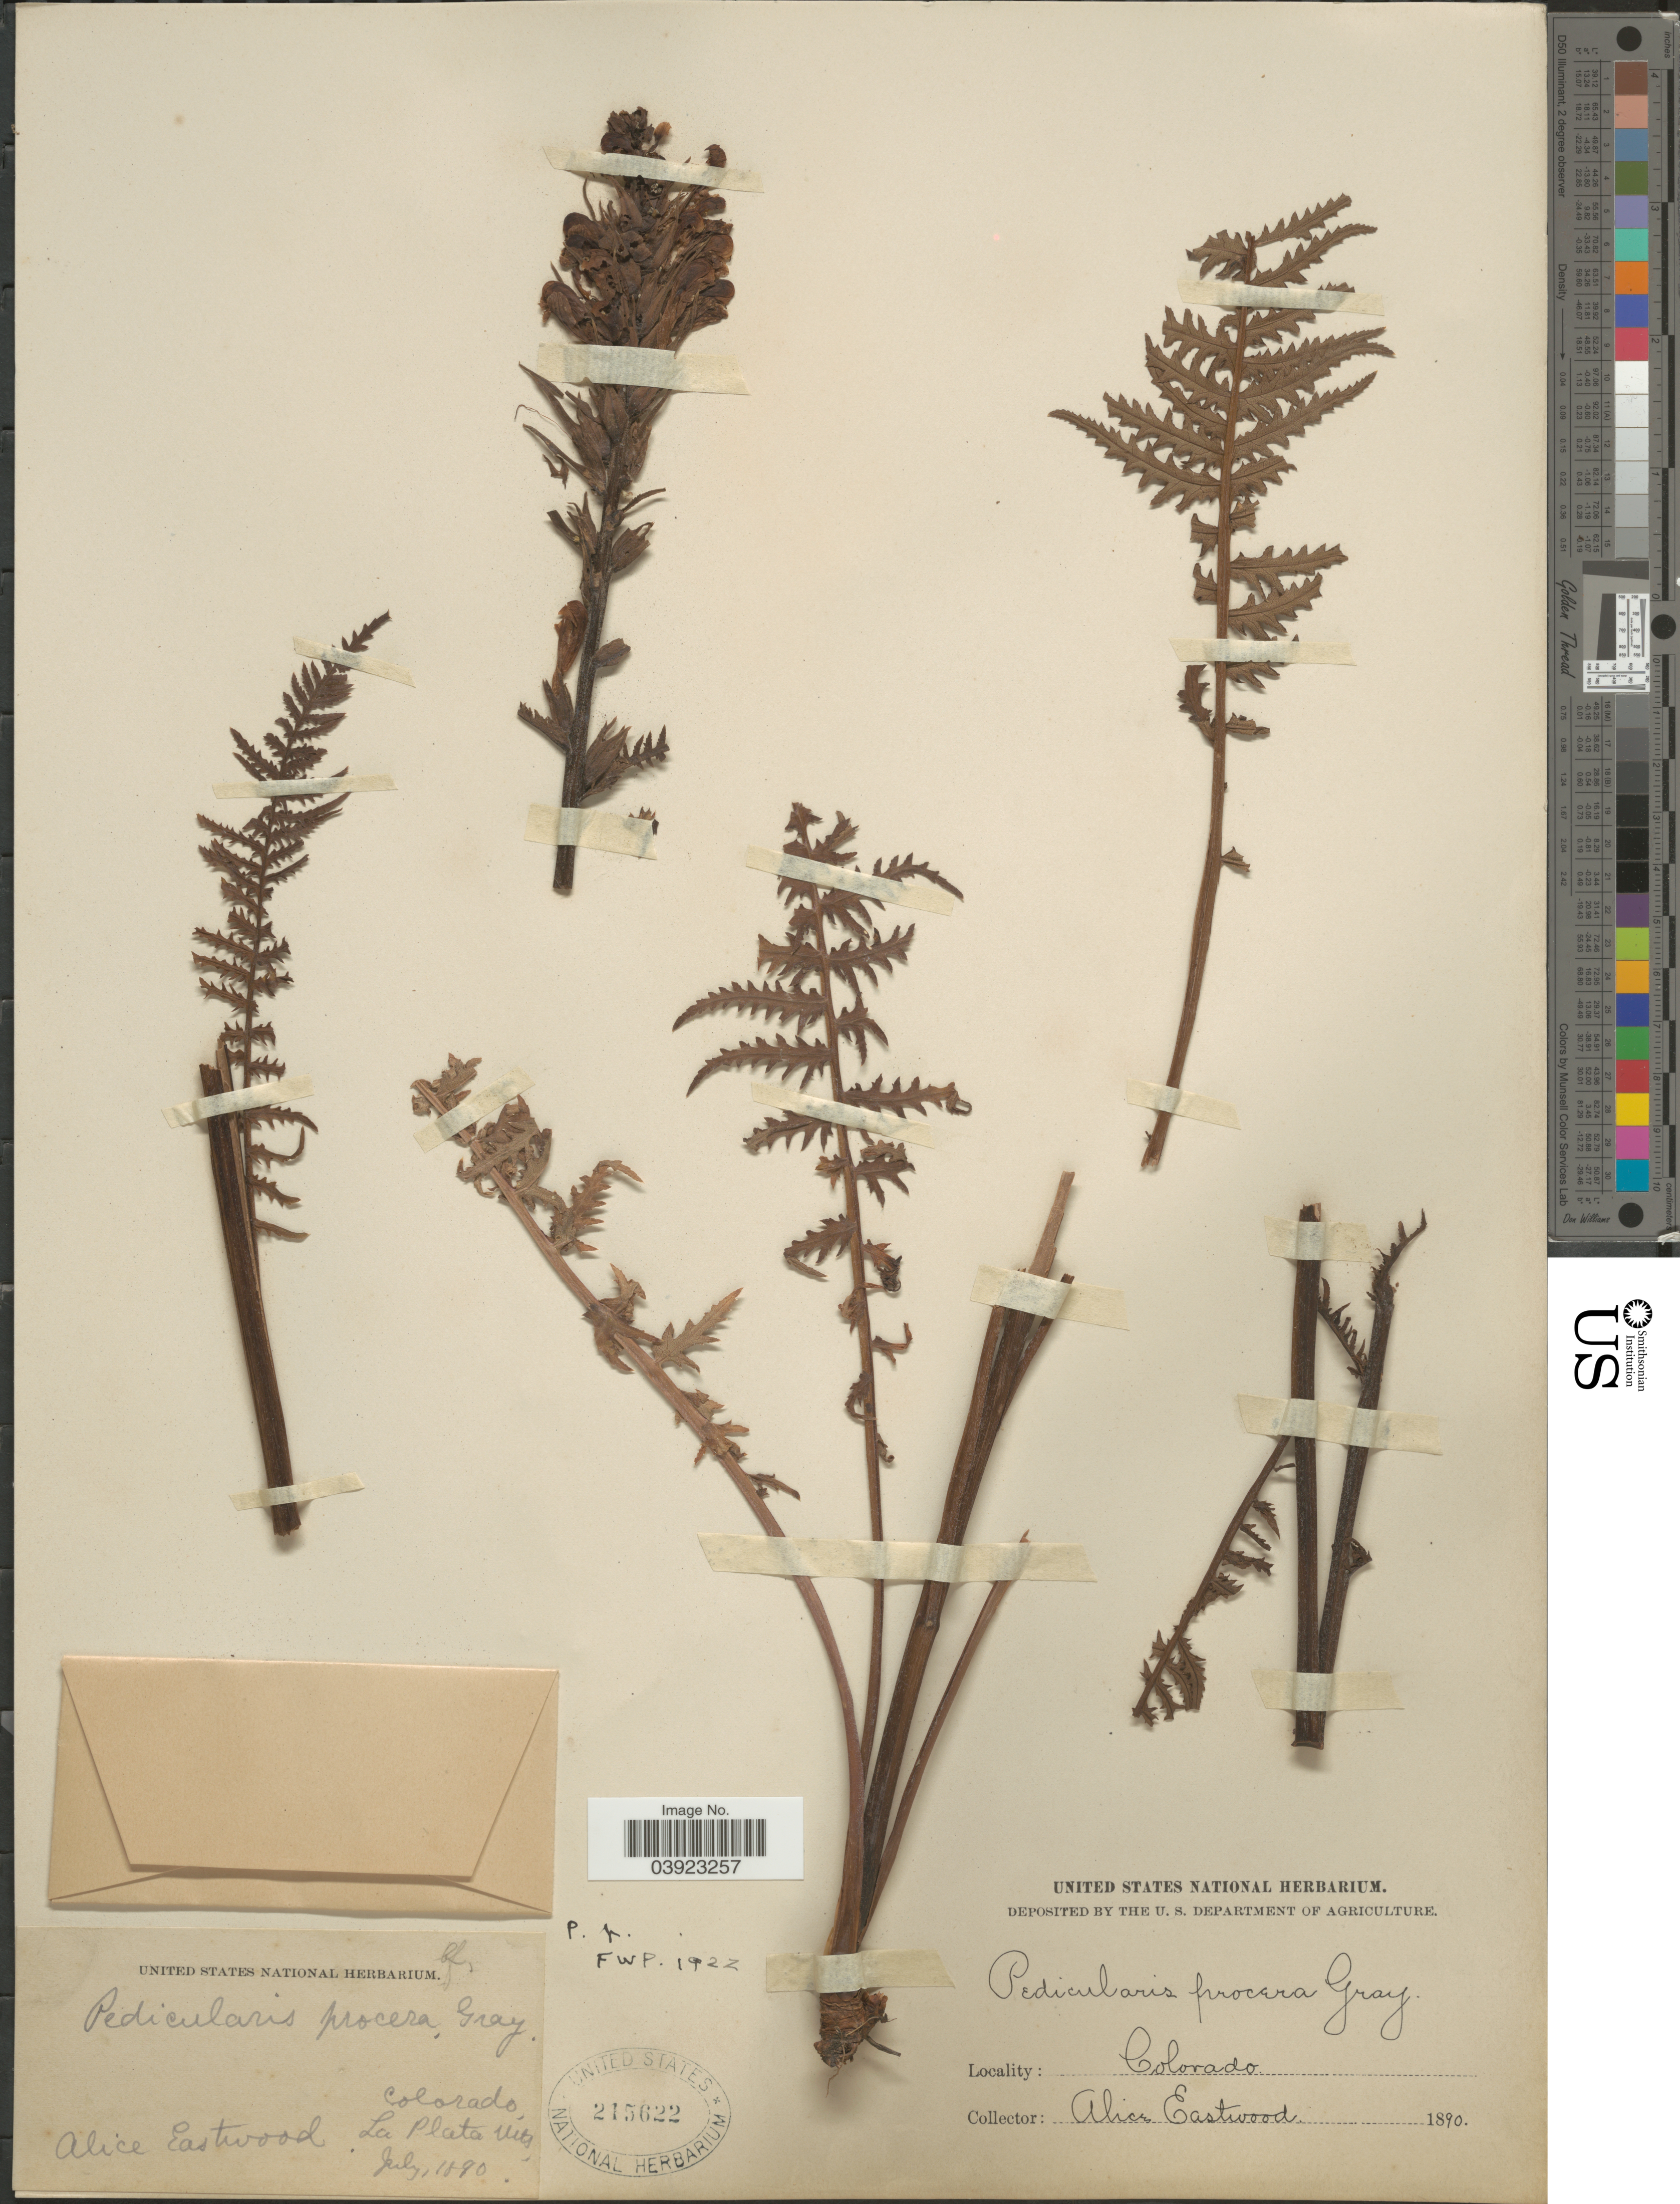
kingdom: Plantae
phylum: Tracheophyta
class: Magnoliopsida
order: Lamiales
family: Orobanchaceae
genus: Pedicularis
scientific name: Pedicularis procera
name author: A. Gray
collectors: A. Eastwood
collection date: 1890-07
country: United States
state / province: Colorado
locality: La Plata Mts.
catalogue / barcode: US 215622